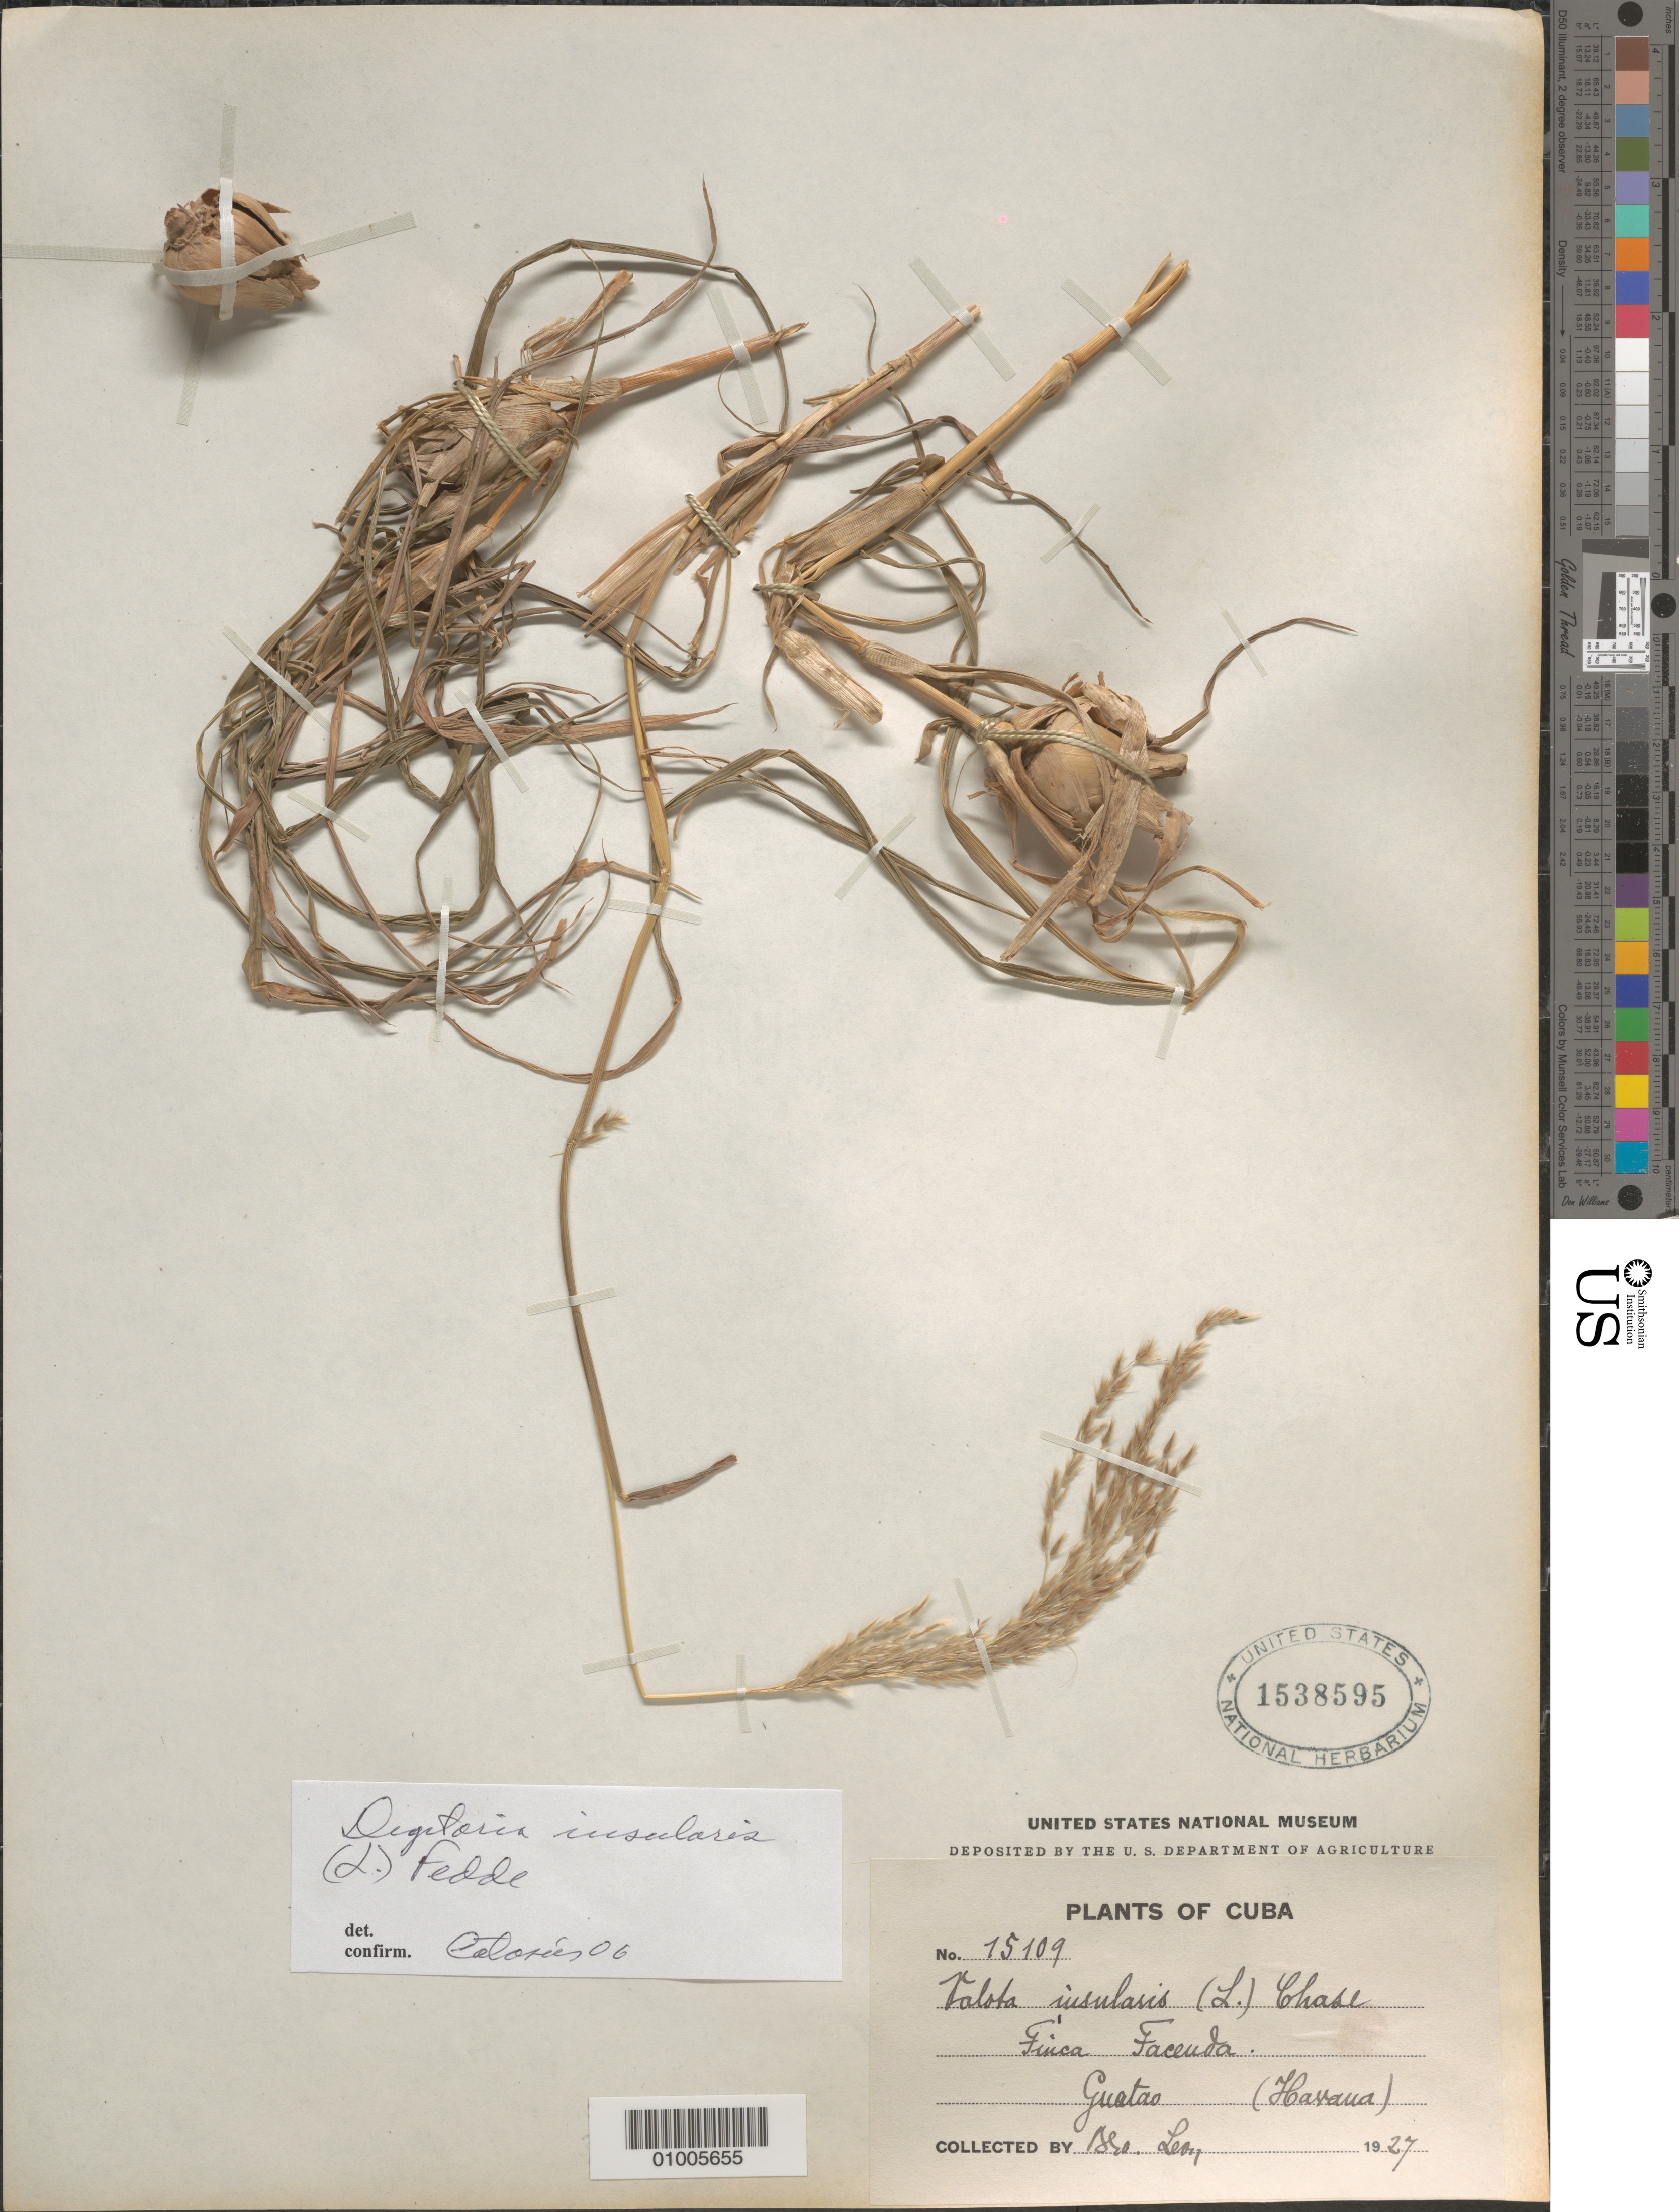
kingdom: Plantae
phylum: Tracheophyta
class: Liliopsida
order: Poales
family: Poaceae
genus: Digitaria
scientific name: Digitaria insularis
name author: (L.) Mez ex Ekman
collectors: Bro. León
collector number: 15109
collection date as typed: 1927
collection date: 1927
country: Cuba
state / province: La Habana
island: Cuba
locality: Fuica Facluda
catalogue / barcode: US 1538595